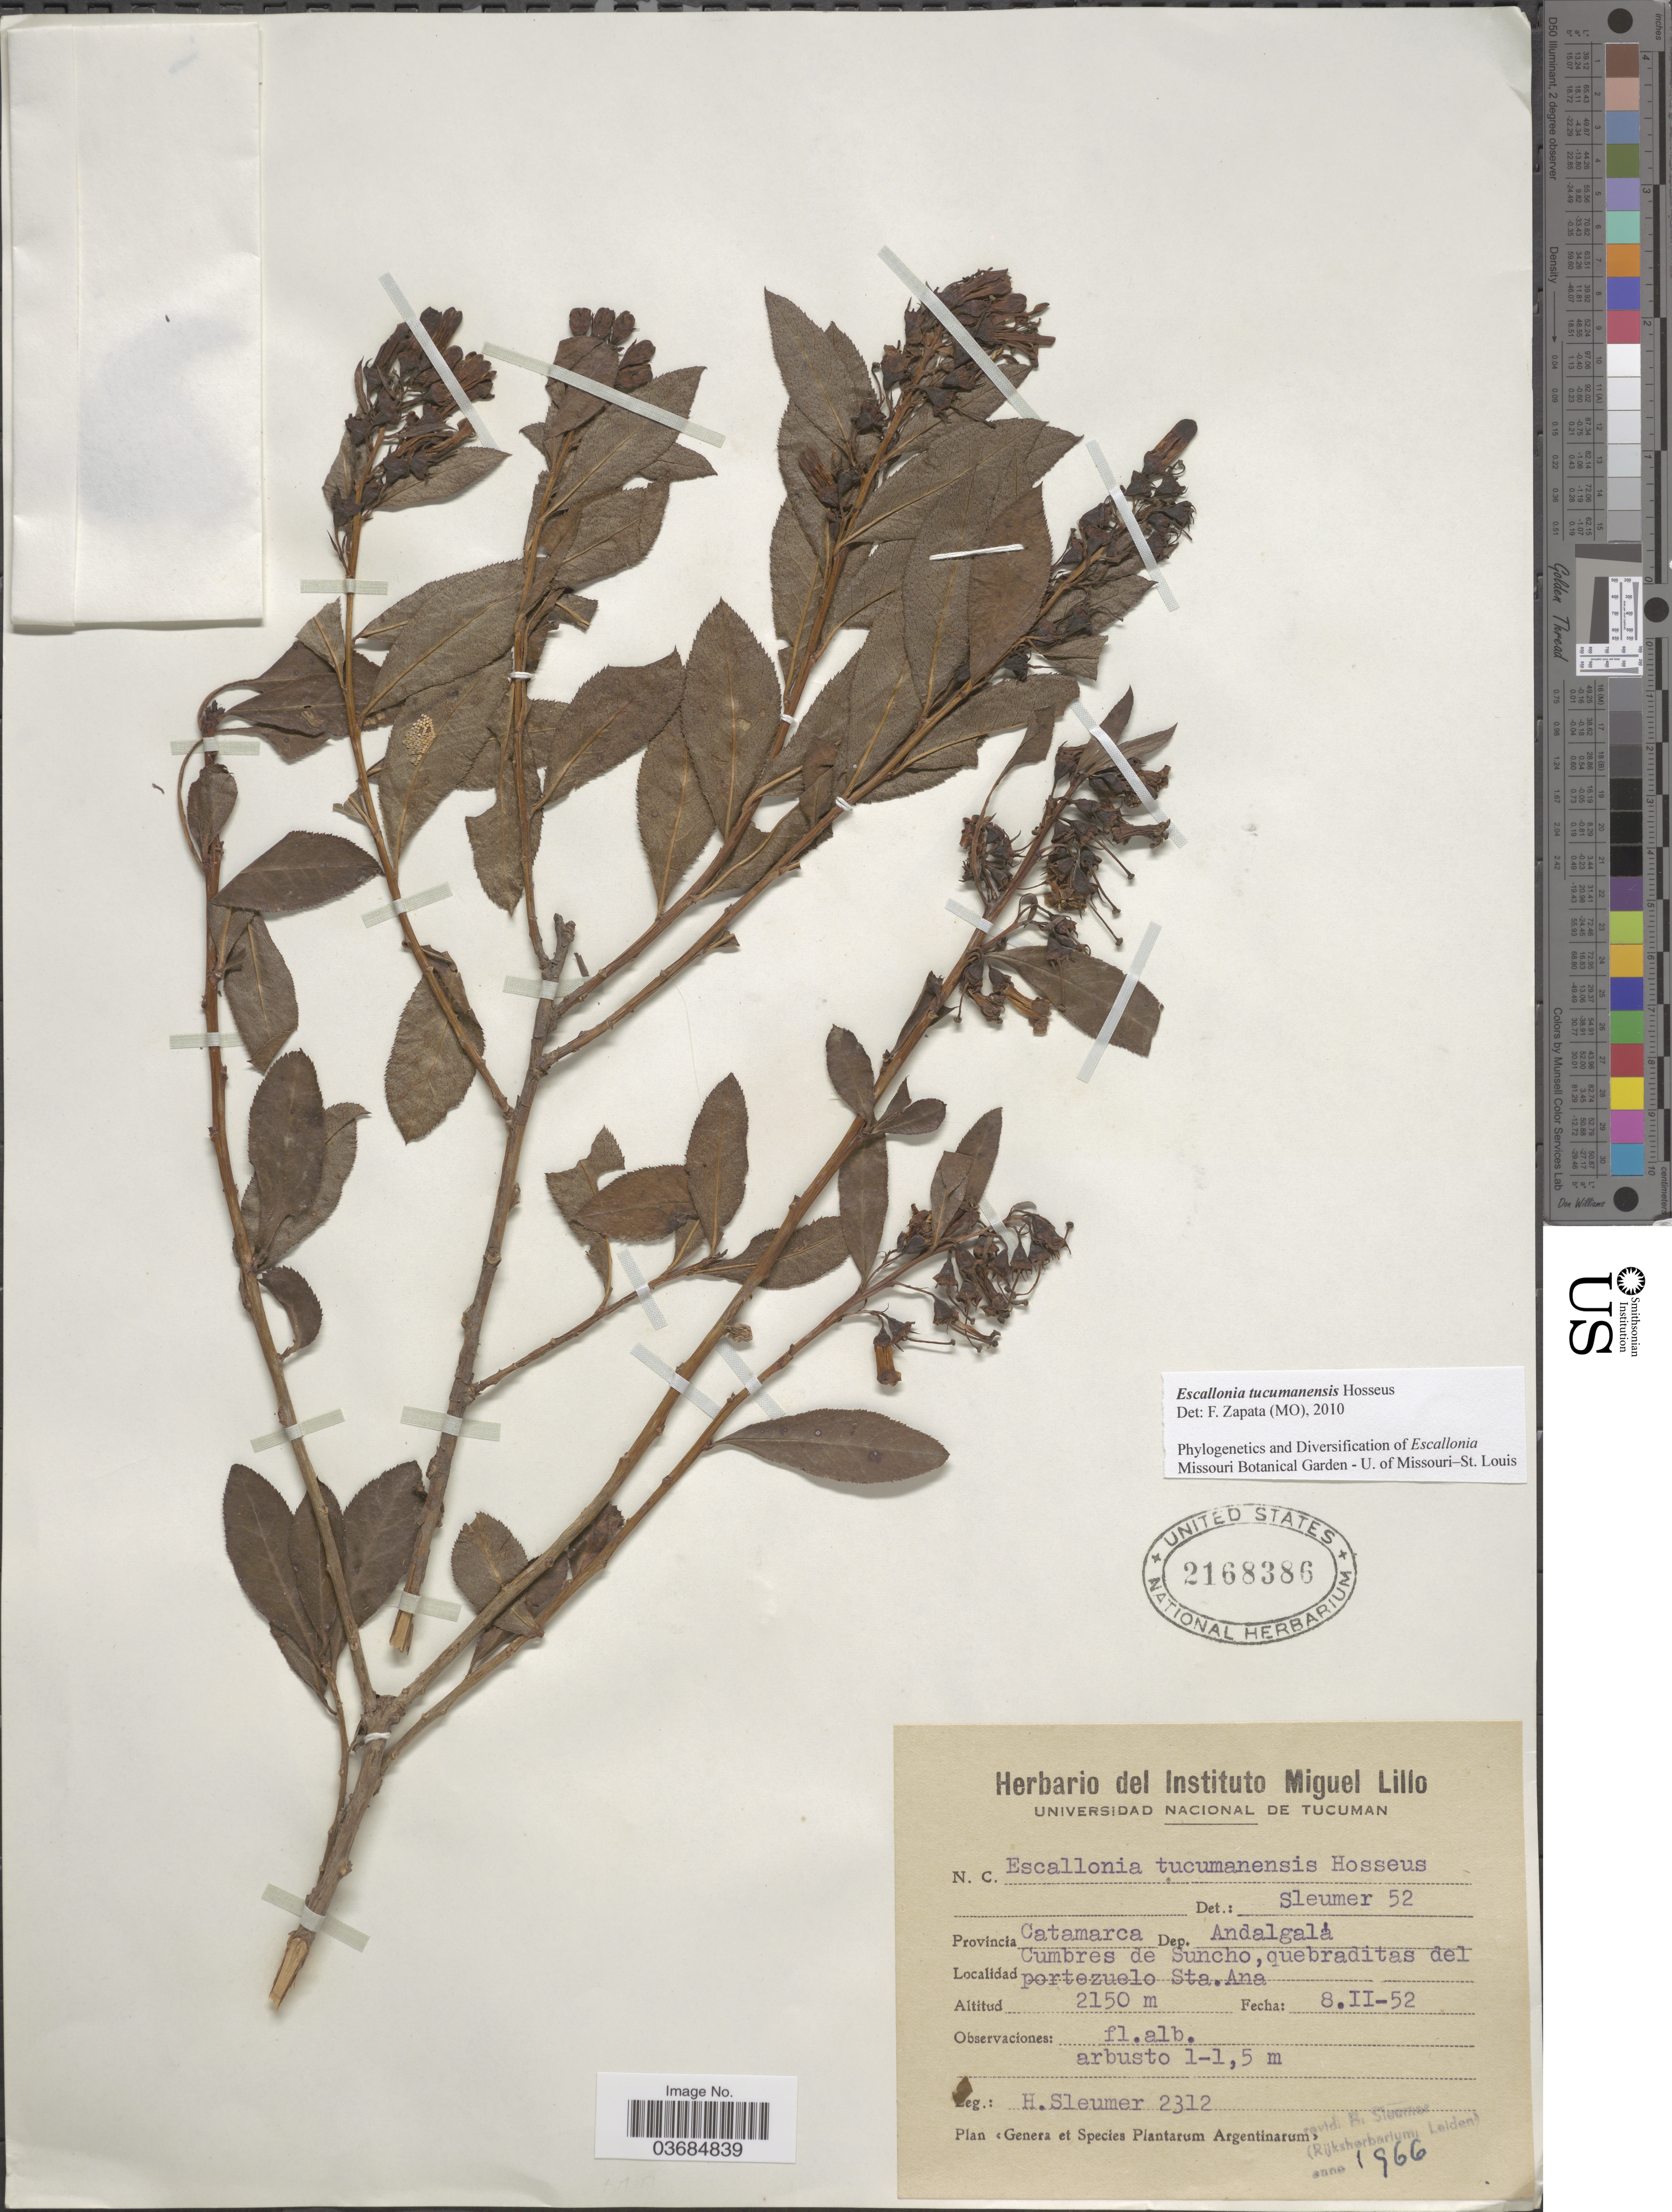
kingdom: Plantae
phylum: Tracheophyta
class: Magnoliopsida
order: Escalloniales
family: Escalloniaceae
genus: Escallonia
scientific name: Escallonia tucumanensis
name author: Hosseus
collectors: H. O. Sleumer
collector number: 2312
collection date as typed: Transcribed d/m/y: 8/2/52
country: Argentina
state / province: Catamarca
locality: Dep. Andalgalá. Cumbres de Suncho, quebraditas del portezuelo Sta.Ana.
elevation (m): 2150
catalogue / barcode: US 2168386